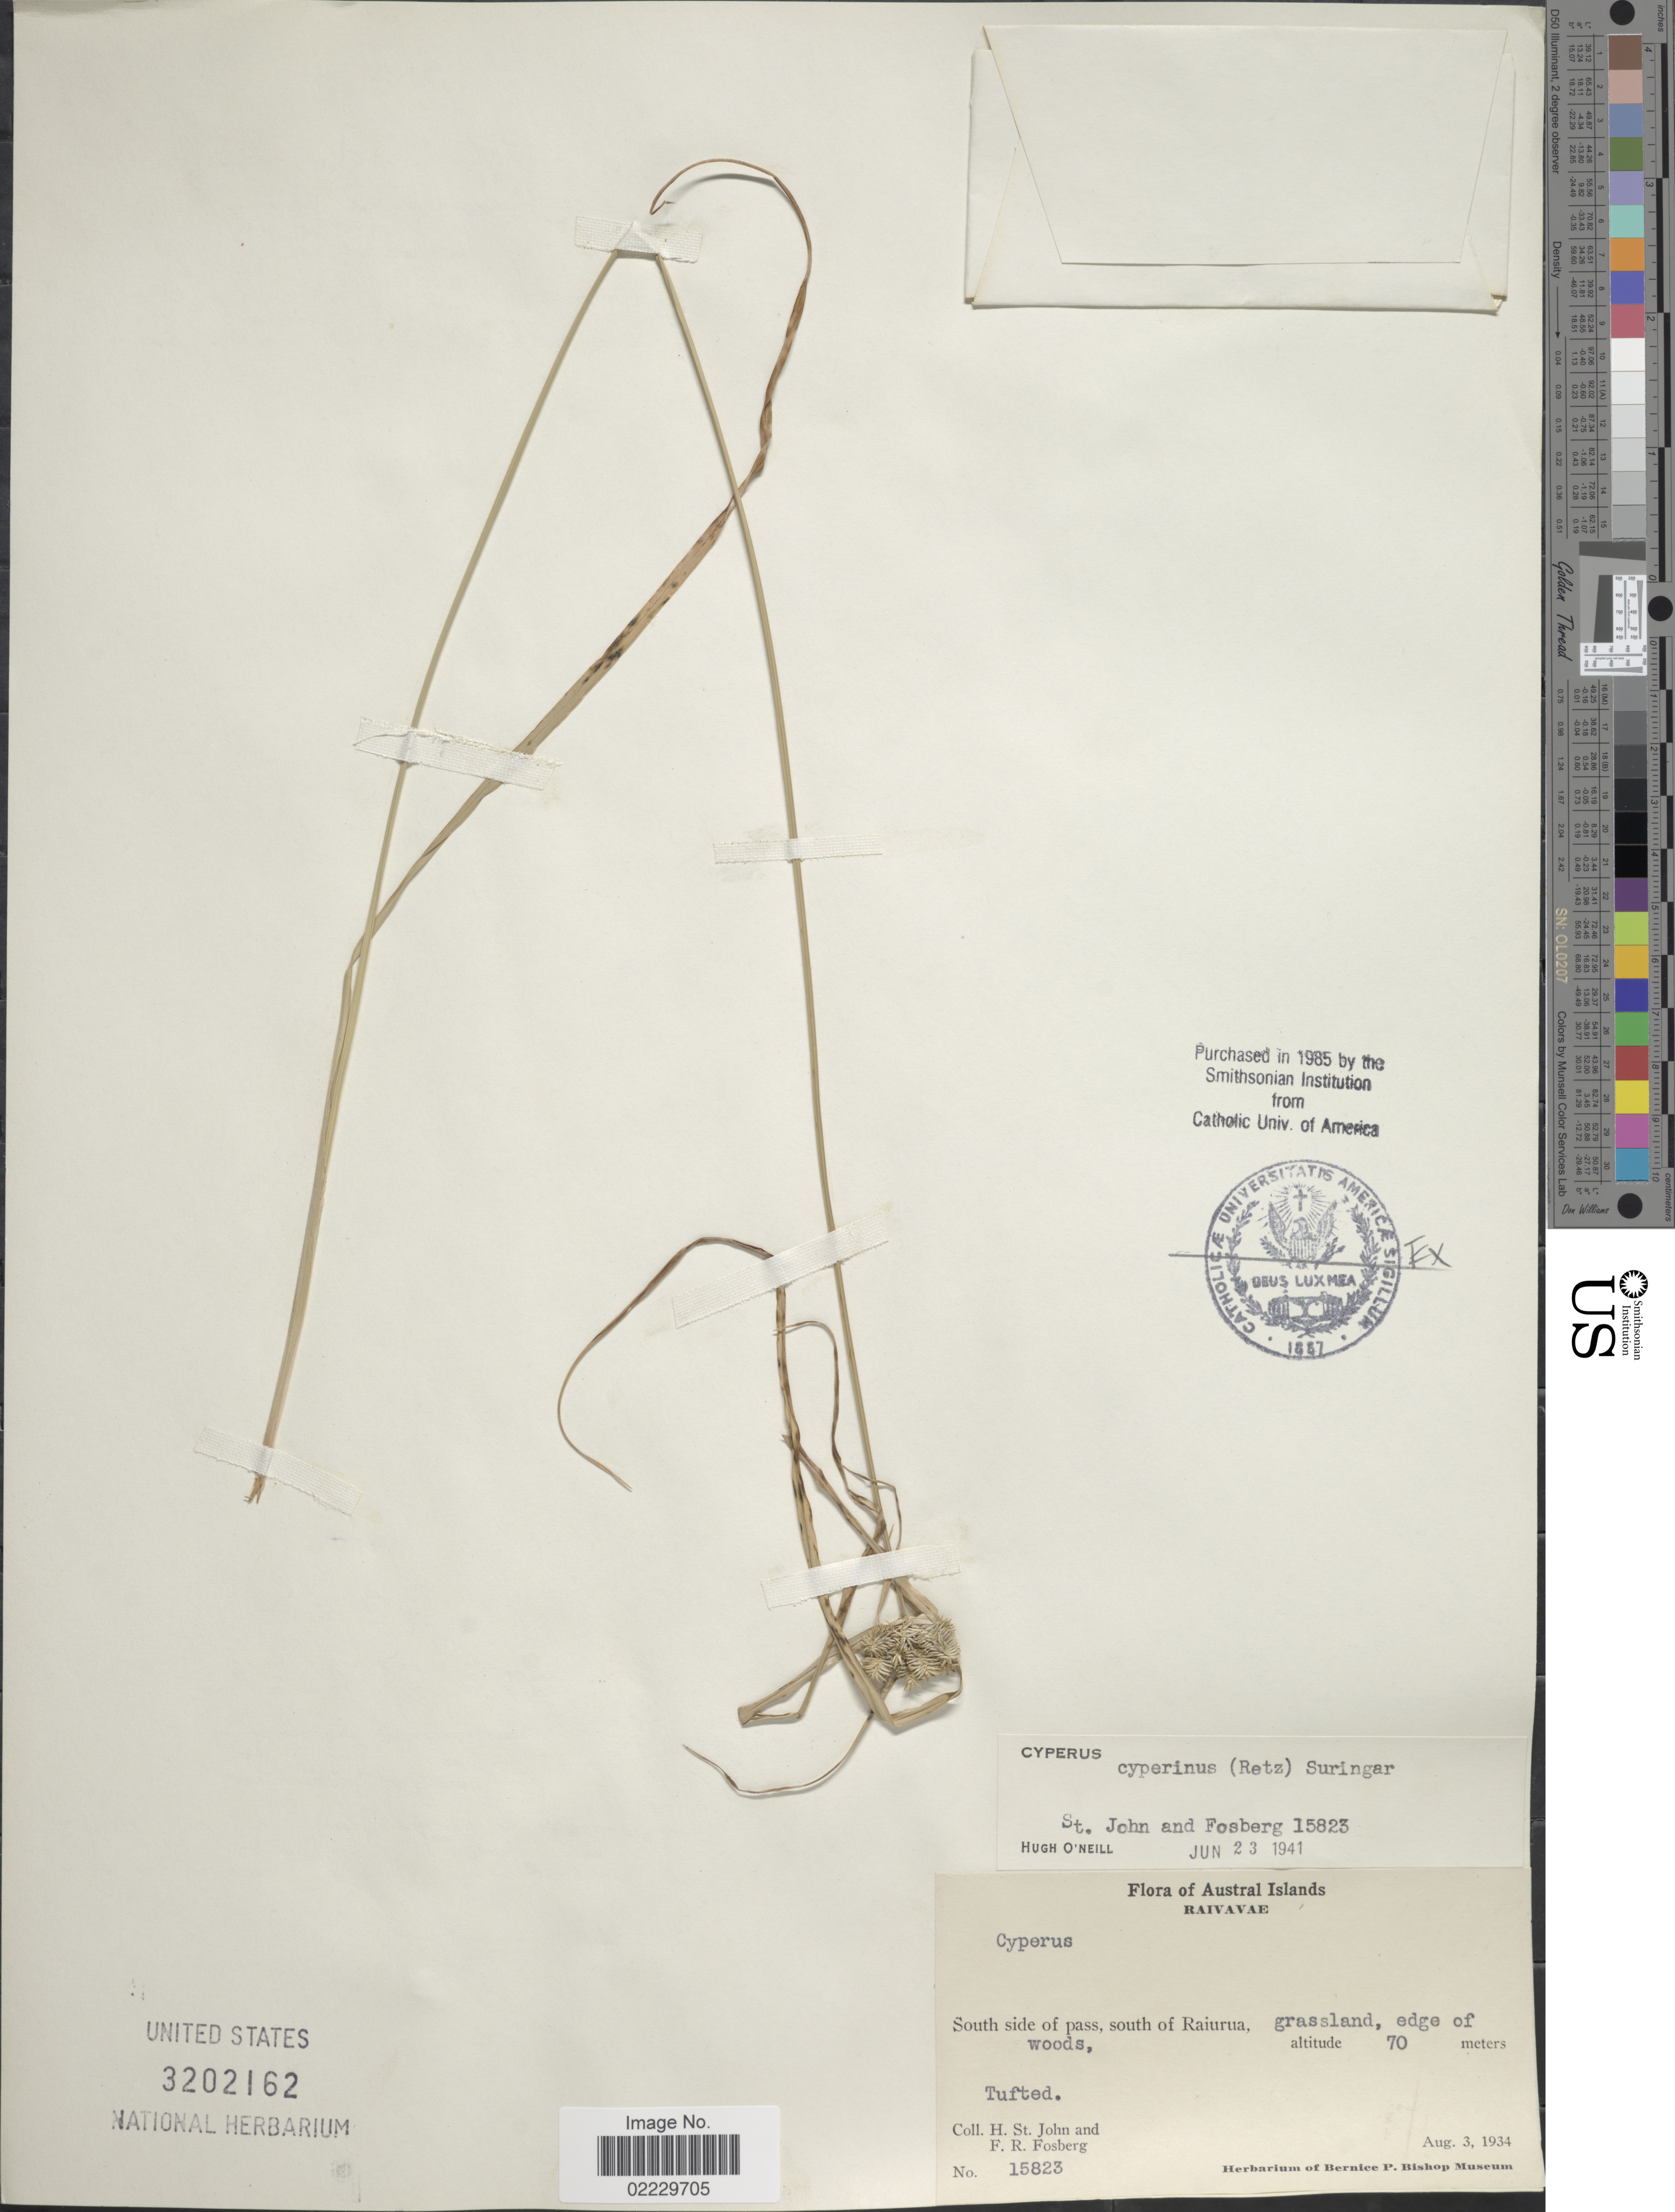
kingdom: Plantae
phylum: Tracheophyta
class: Liliopsida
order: Poales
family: Cyperaceae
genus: Cyperus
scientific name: Cyperus cyperinus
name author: (Retz.) Valck. Sur.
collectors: H. St. John & F. R. Fosberg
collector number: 15823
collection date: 1934-08-03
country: French Polynesia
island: Raivavae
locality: Austral Islands, Raivavae. South side of pass, south of Raiurua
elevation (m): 70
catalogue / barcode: US 3202162